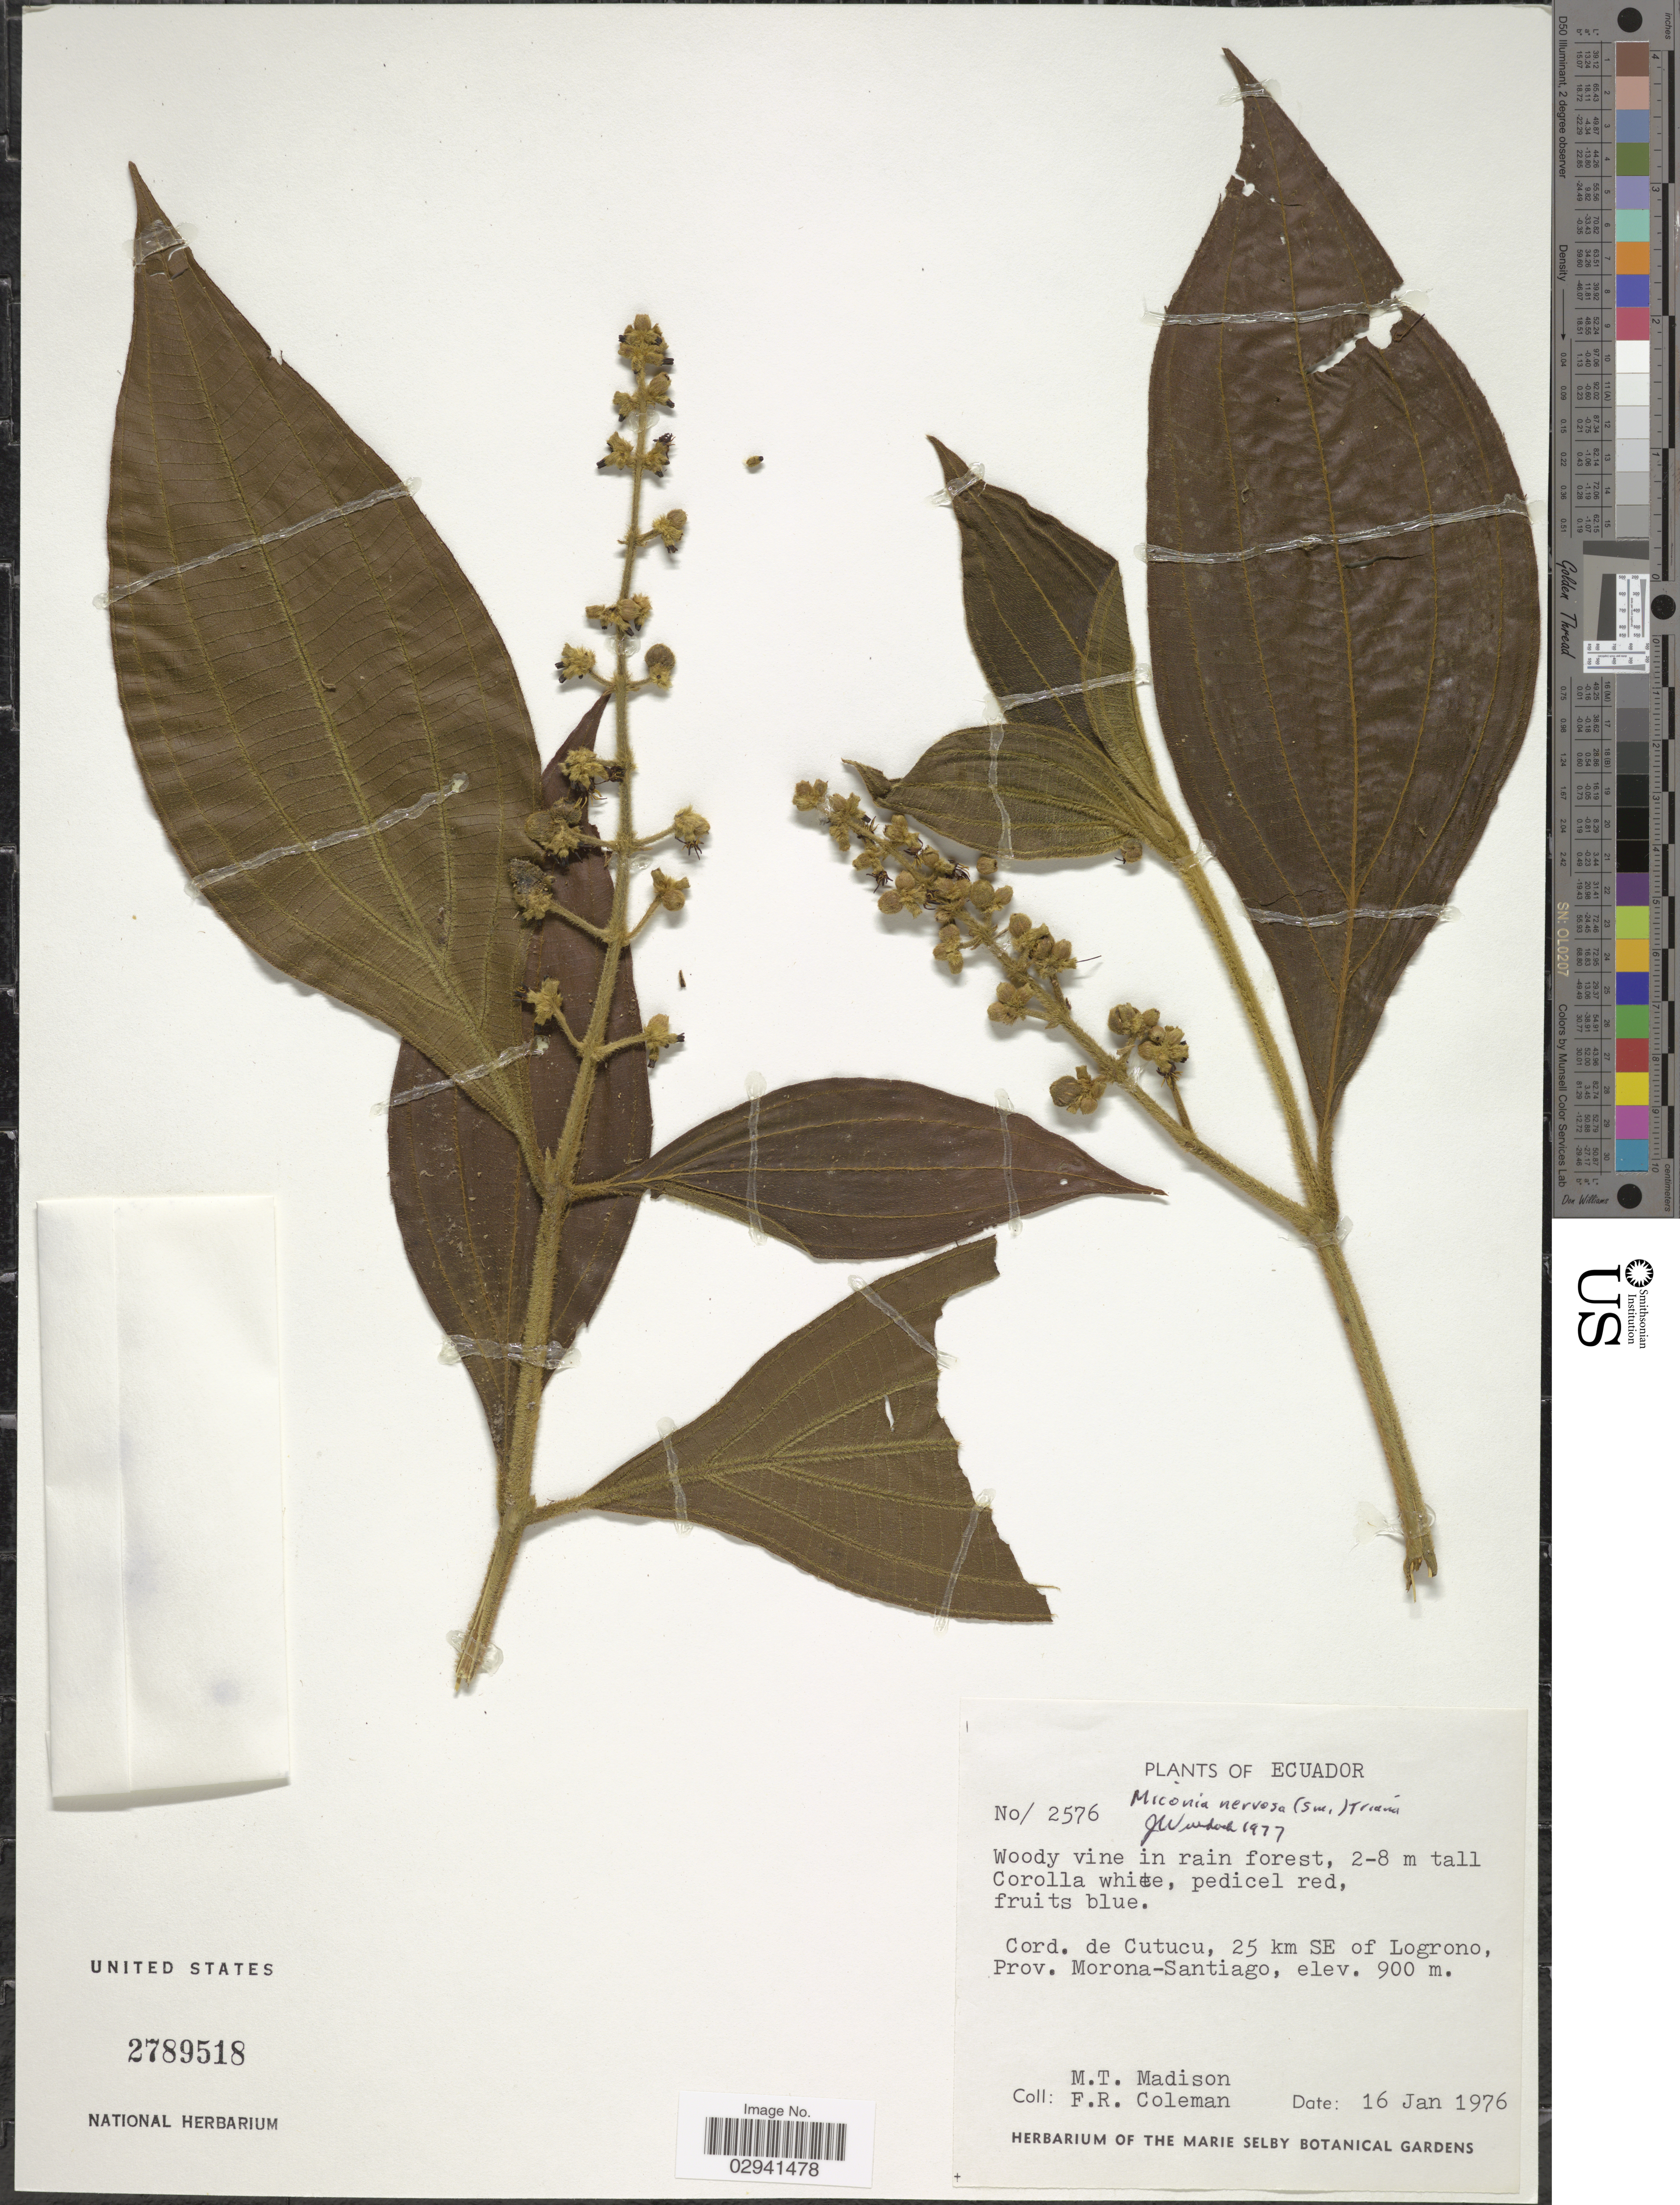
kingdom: Plantae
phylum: Tracheophyta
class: Magnoliopsida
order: Myrtales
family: Melastomataceae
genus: Miconia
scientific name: Miconia nervosa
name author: (Sm.) Triana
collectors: M. T. Madison & F. Coleman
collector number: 2576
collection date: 1976-01-16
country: Ecuador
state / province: Morona-Santiago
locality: Cord. de Cutucu, 25 km SE of Logrono.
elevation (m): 900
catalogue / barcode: US 2789518